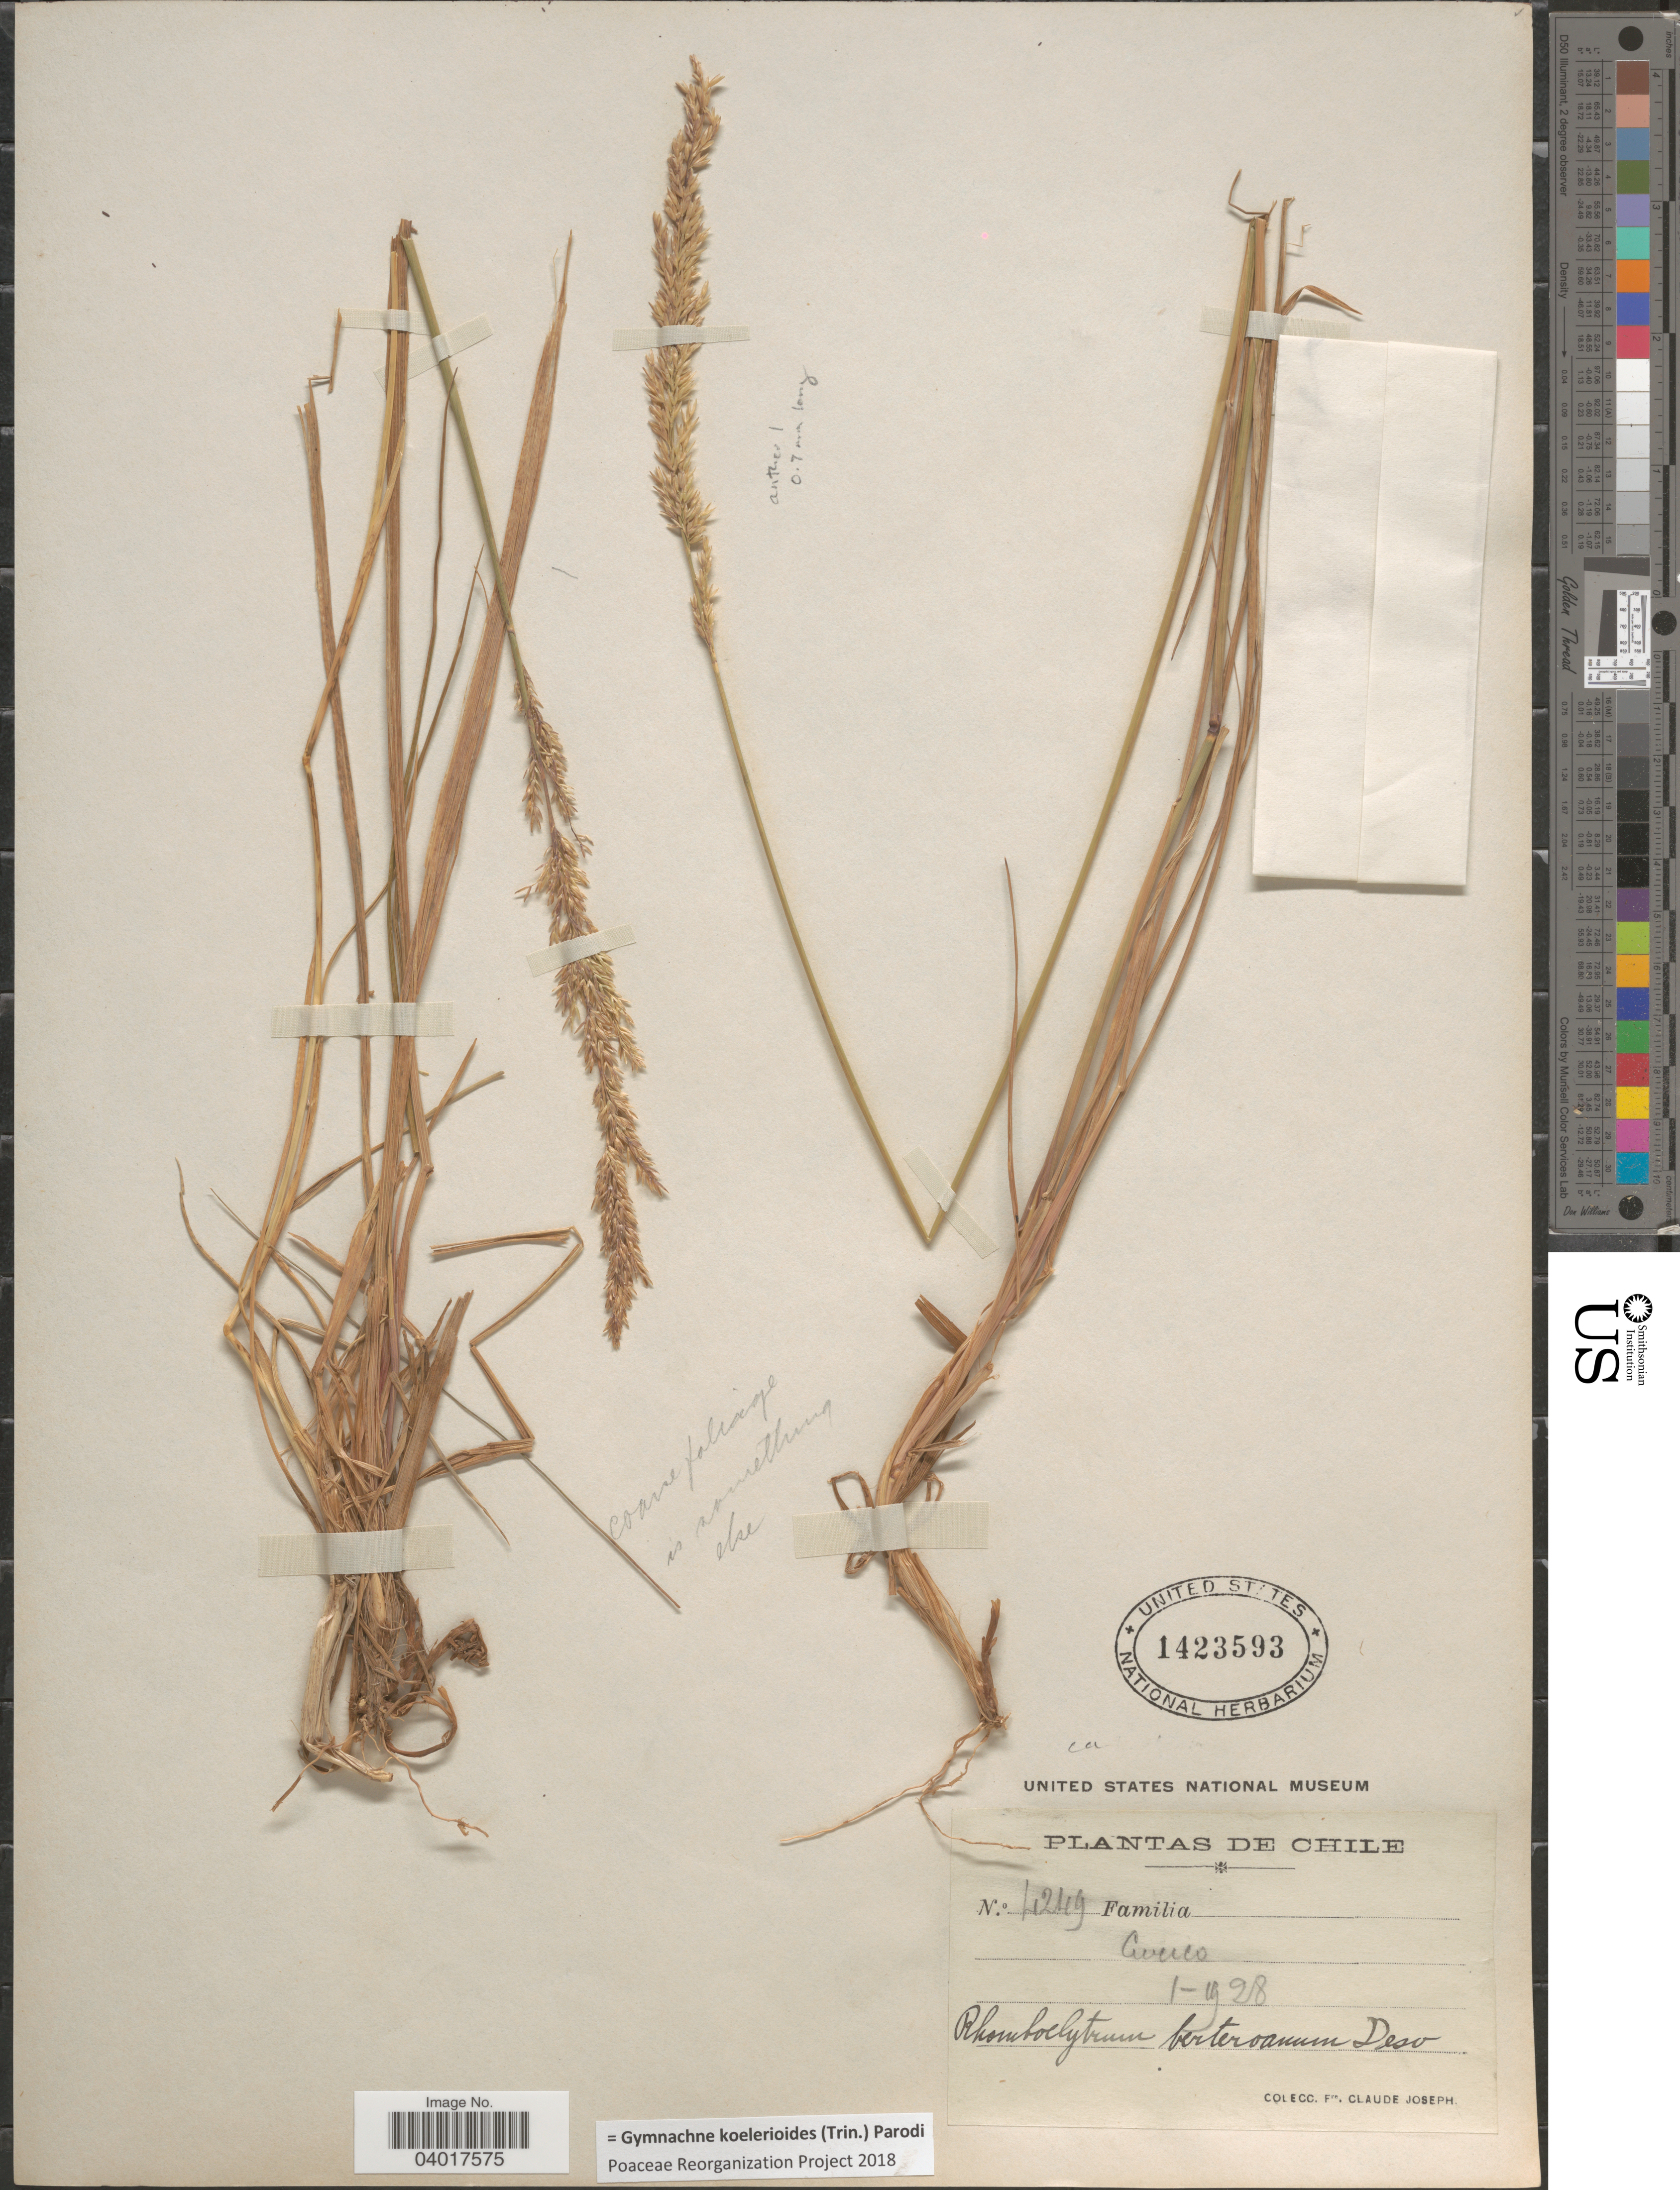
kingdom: Plantae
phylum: Tracheophyta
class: Liliopsida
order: Poales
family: Poaceae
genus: Rhombolytrum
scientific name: Rhombolytrum koelerioides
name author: (Trin.) L.N. Silva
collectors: Bro. Claude-Joseph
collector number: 4249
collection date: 1928-01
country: Chile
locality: Curico.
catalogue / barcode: US 1423593